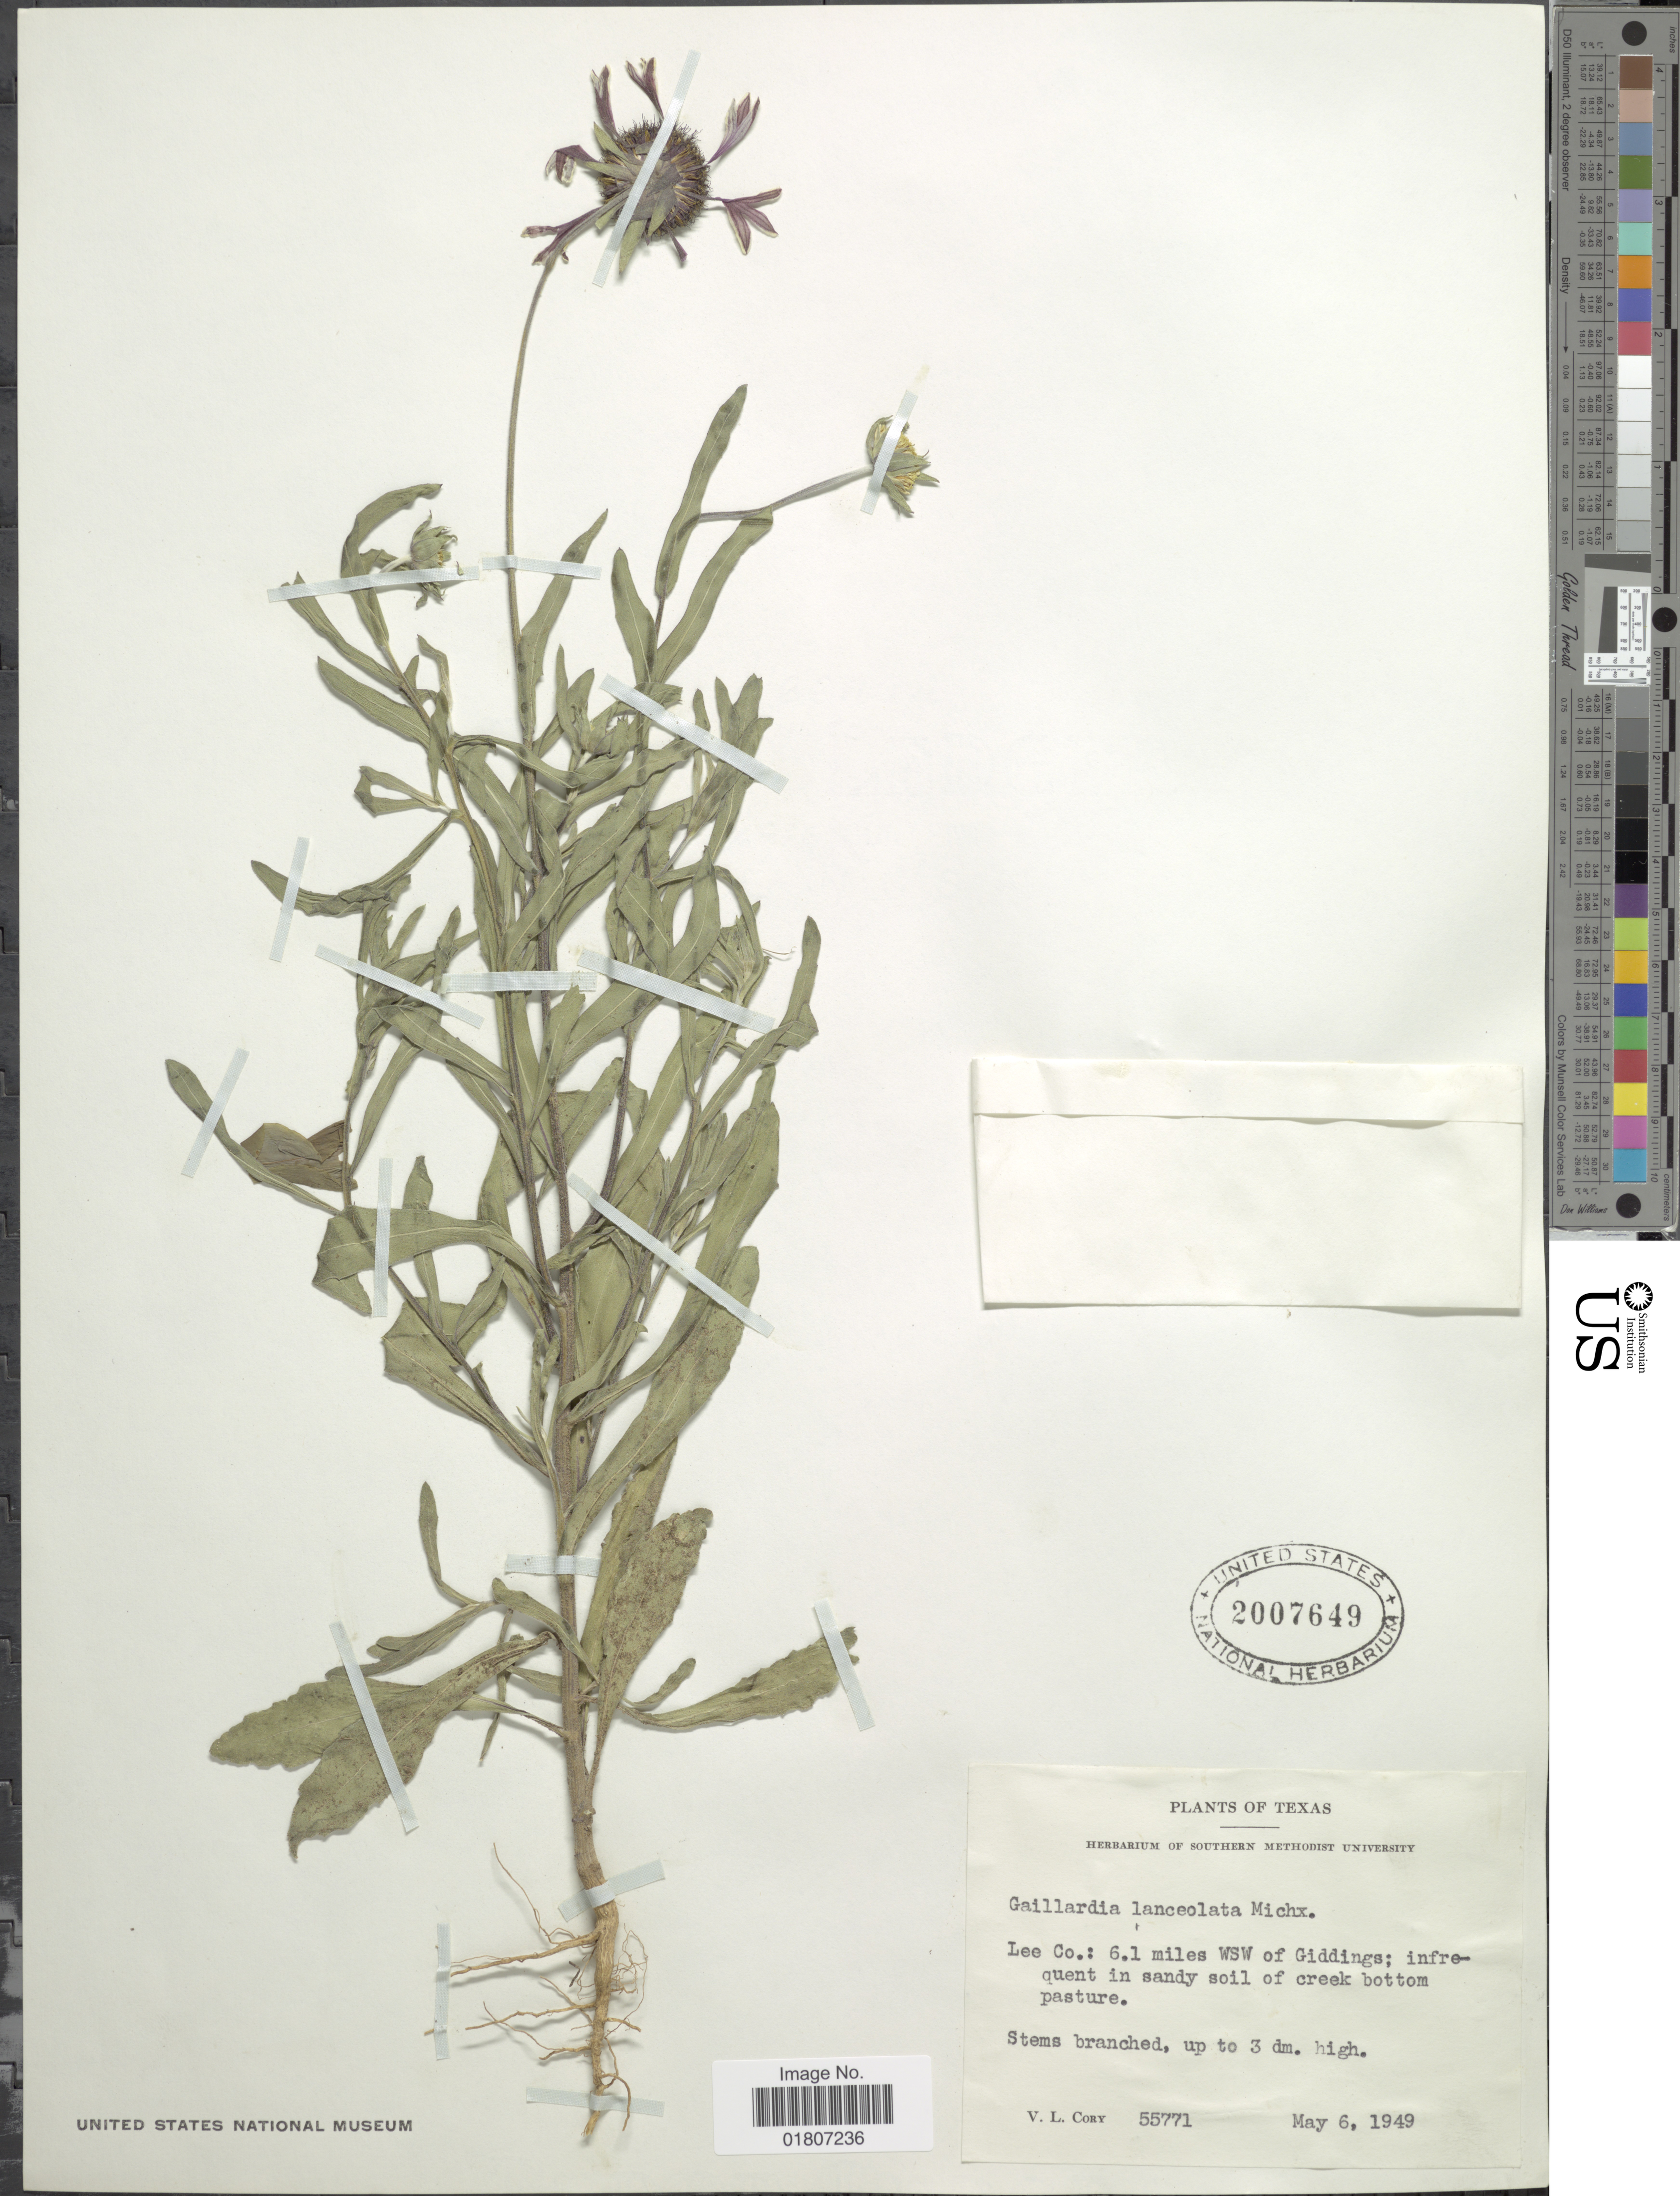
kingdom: Plantae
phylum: Tracheophyta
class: Magnoliopsida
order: Asterales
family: Asteraceae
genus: Gaillardia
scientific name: Gaillardia lanceolata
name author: Michx.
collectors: V. Cory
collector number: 55771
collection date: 1949-05-06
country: United States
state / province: Texas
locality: Lee Co.: 6.1 miles WSW of Giddings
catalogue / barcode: US 2007649